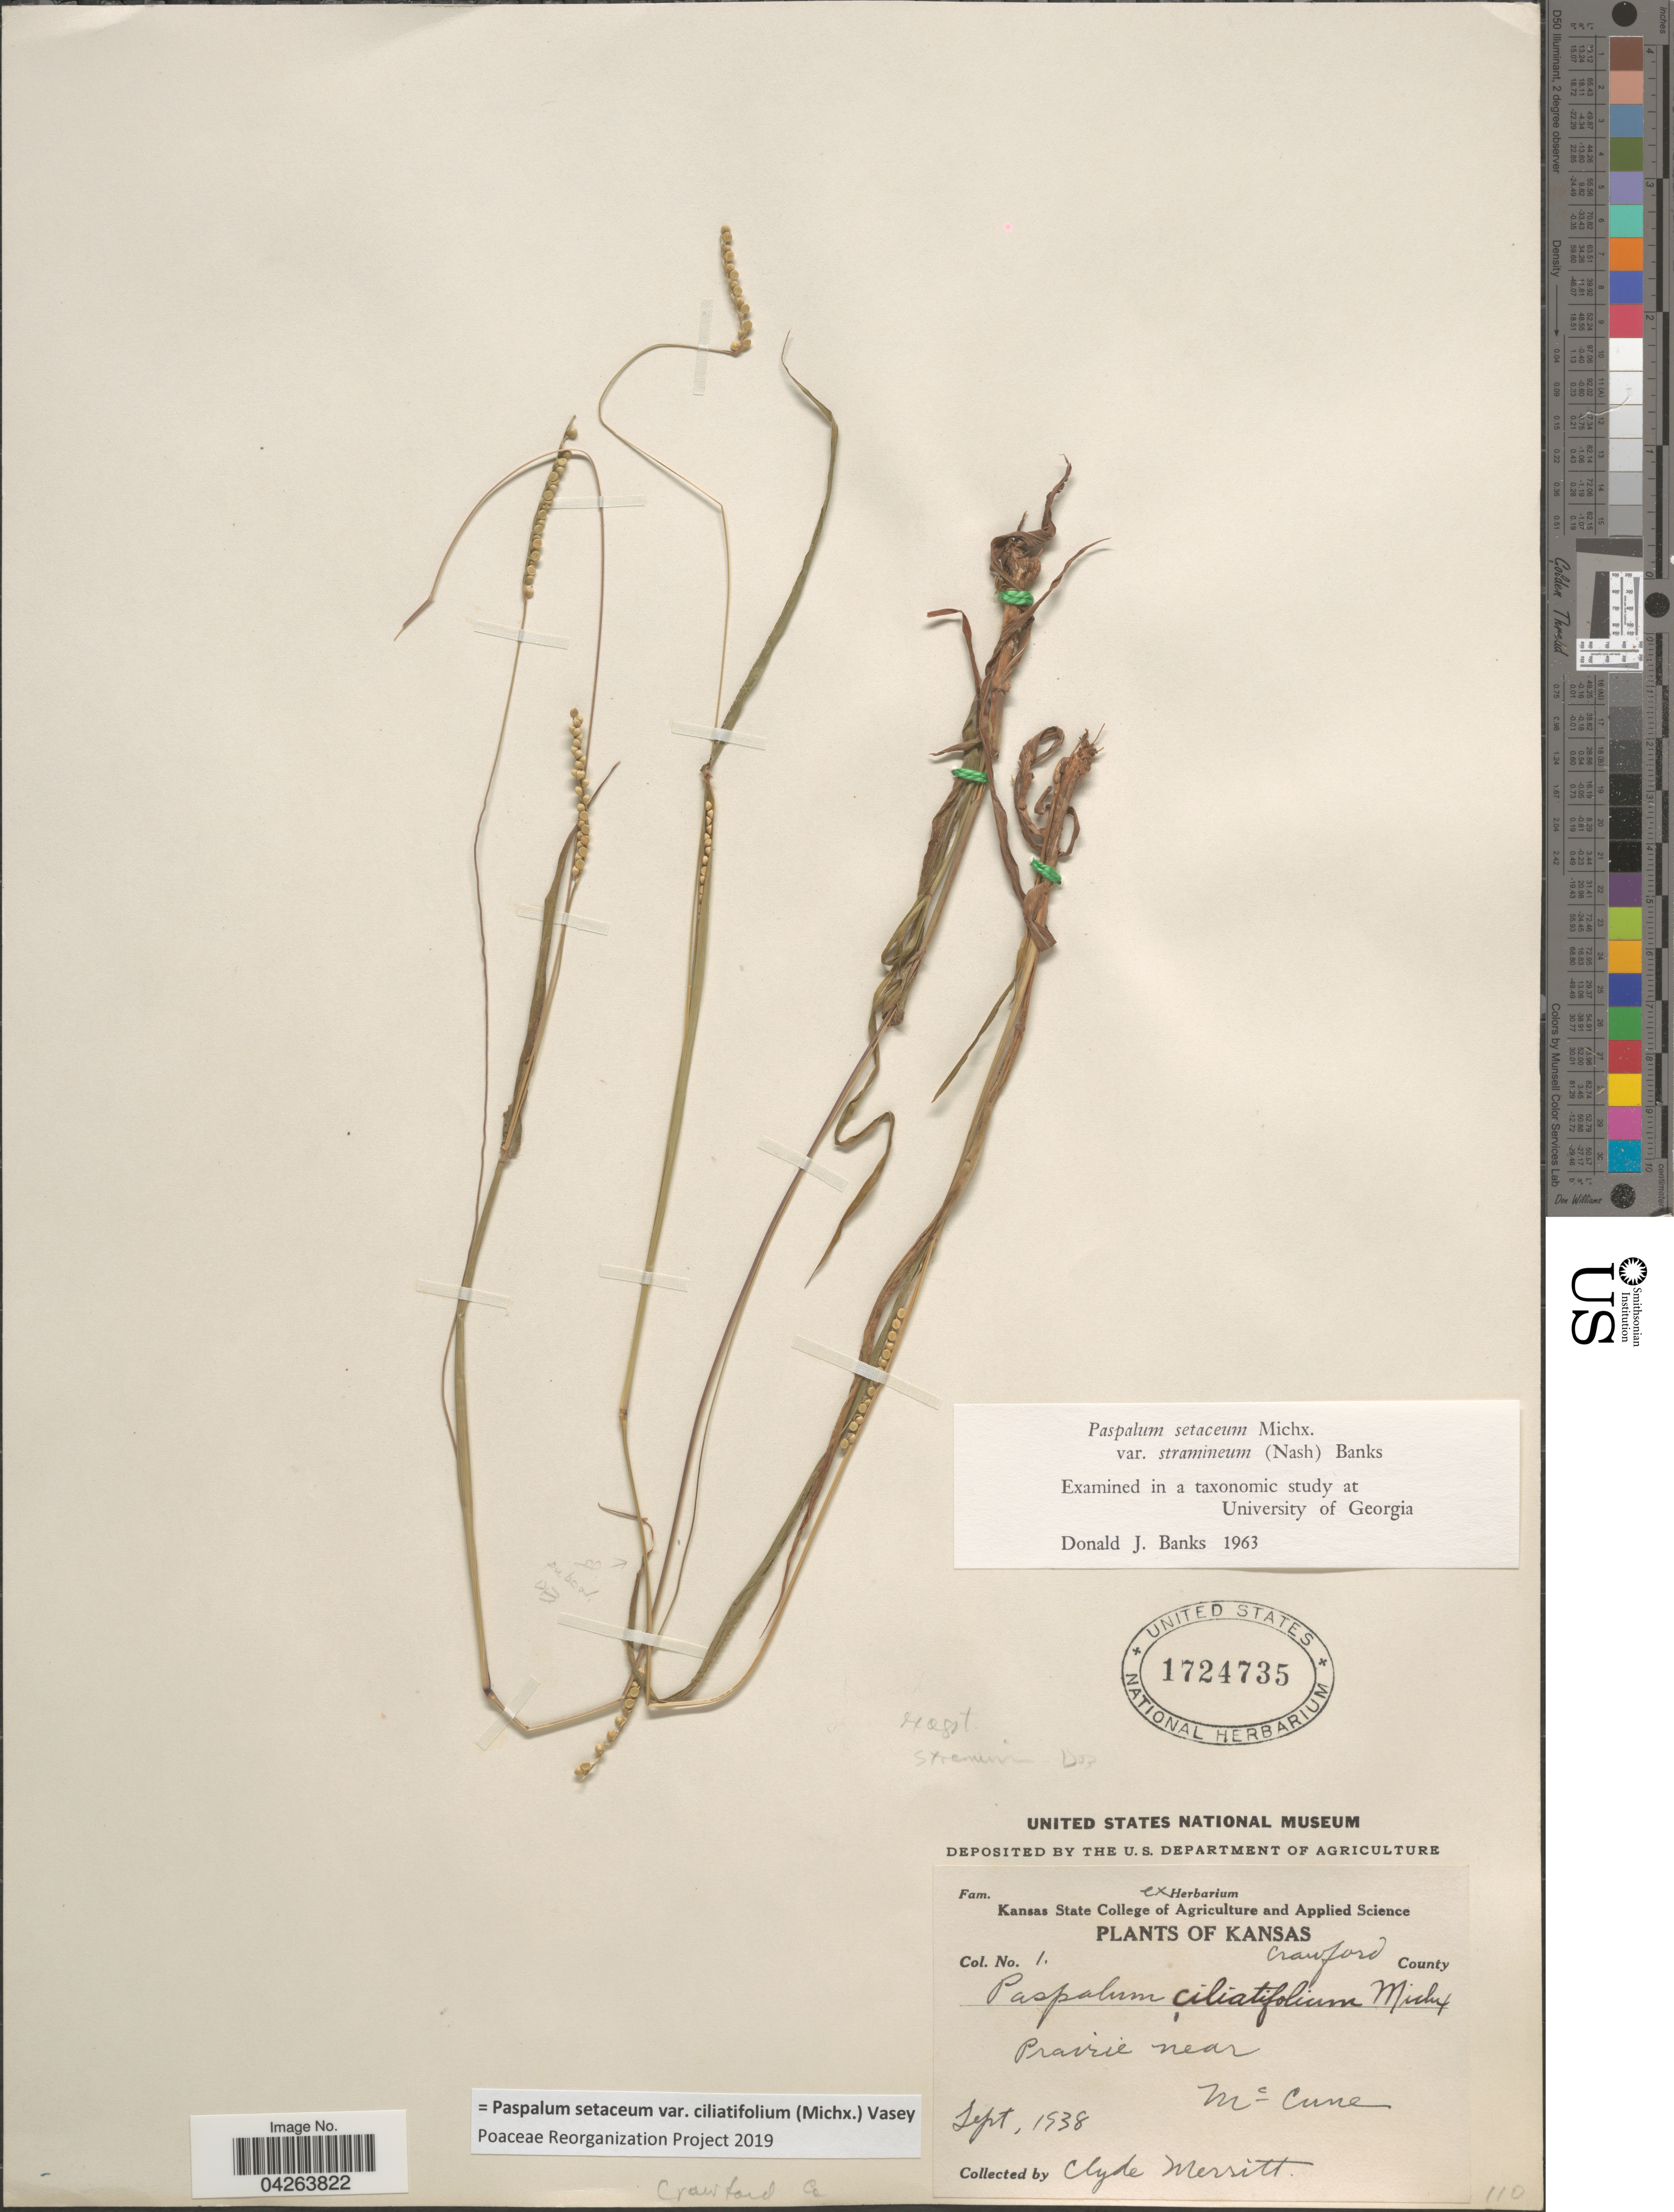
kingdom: Plantae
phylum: Tracheophyta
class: Liliopsida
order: Poales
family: Poaceae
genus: Paspalum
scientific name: Paspalum setaceum var. ciliatifolium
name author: (Michx.) Vasey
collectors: C. Merritt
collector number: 1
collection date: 1938-09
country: United States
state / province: Kansas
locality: Crawford County. Prairie near McCune.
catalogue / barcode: US 1724735